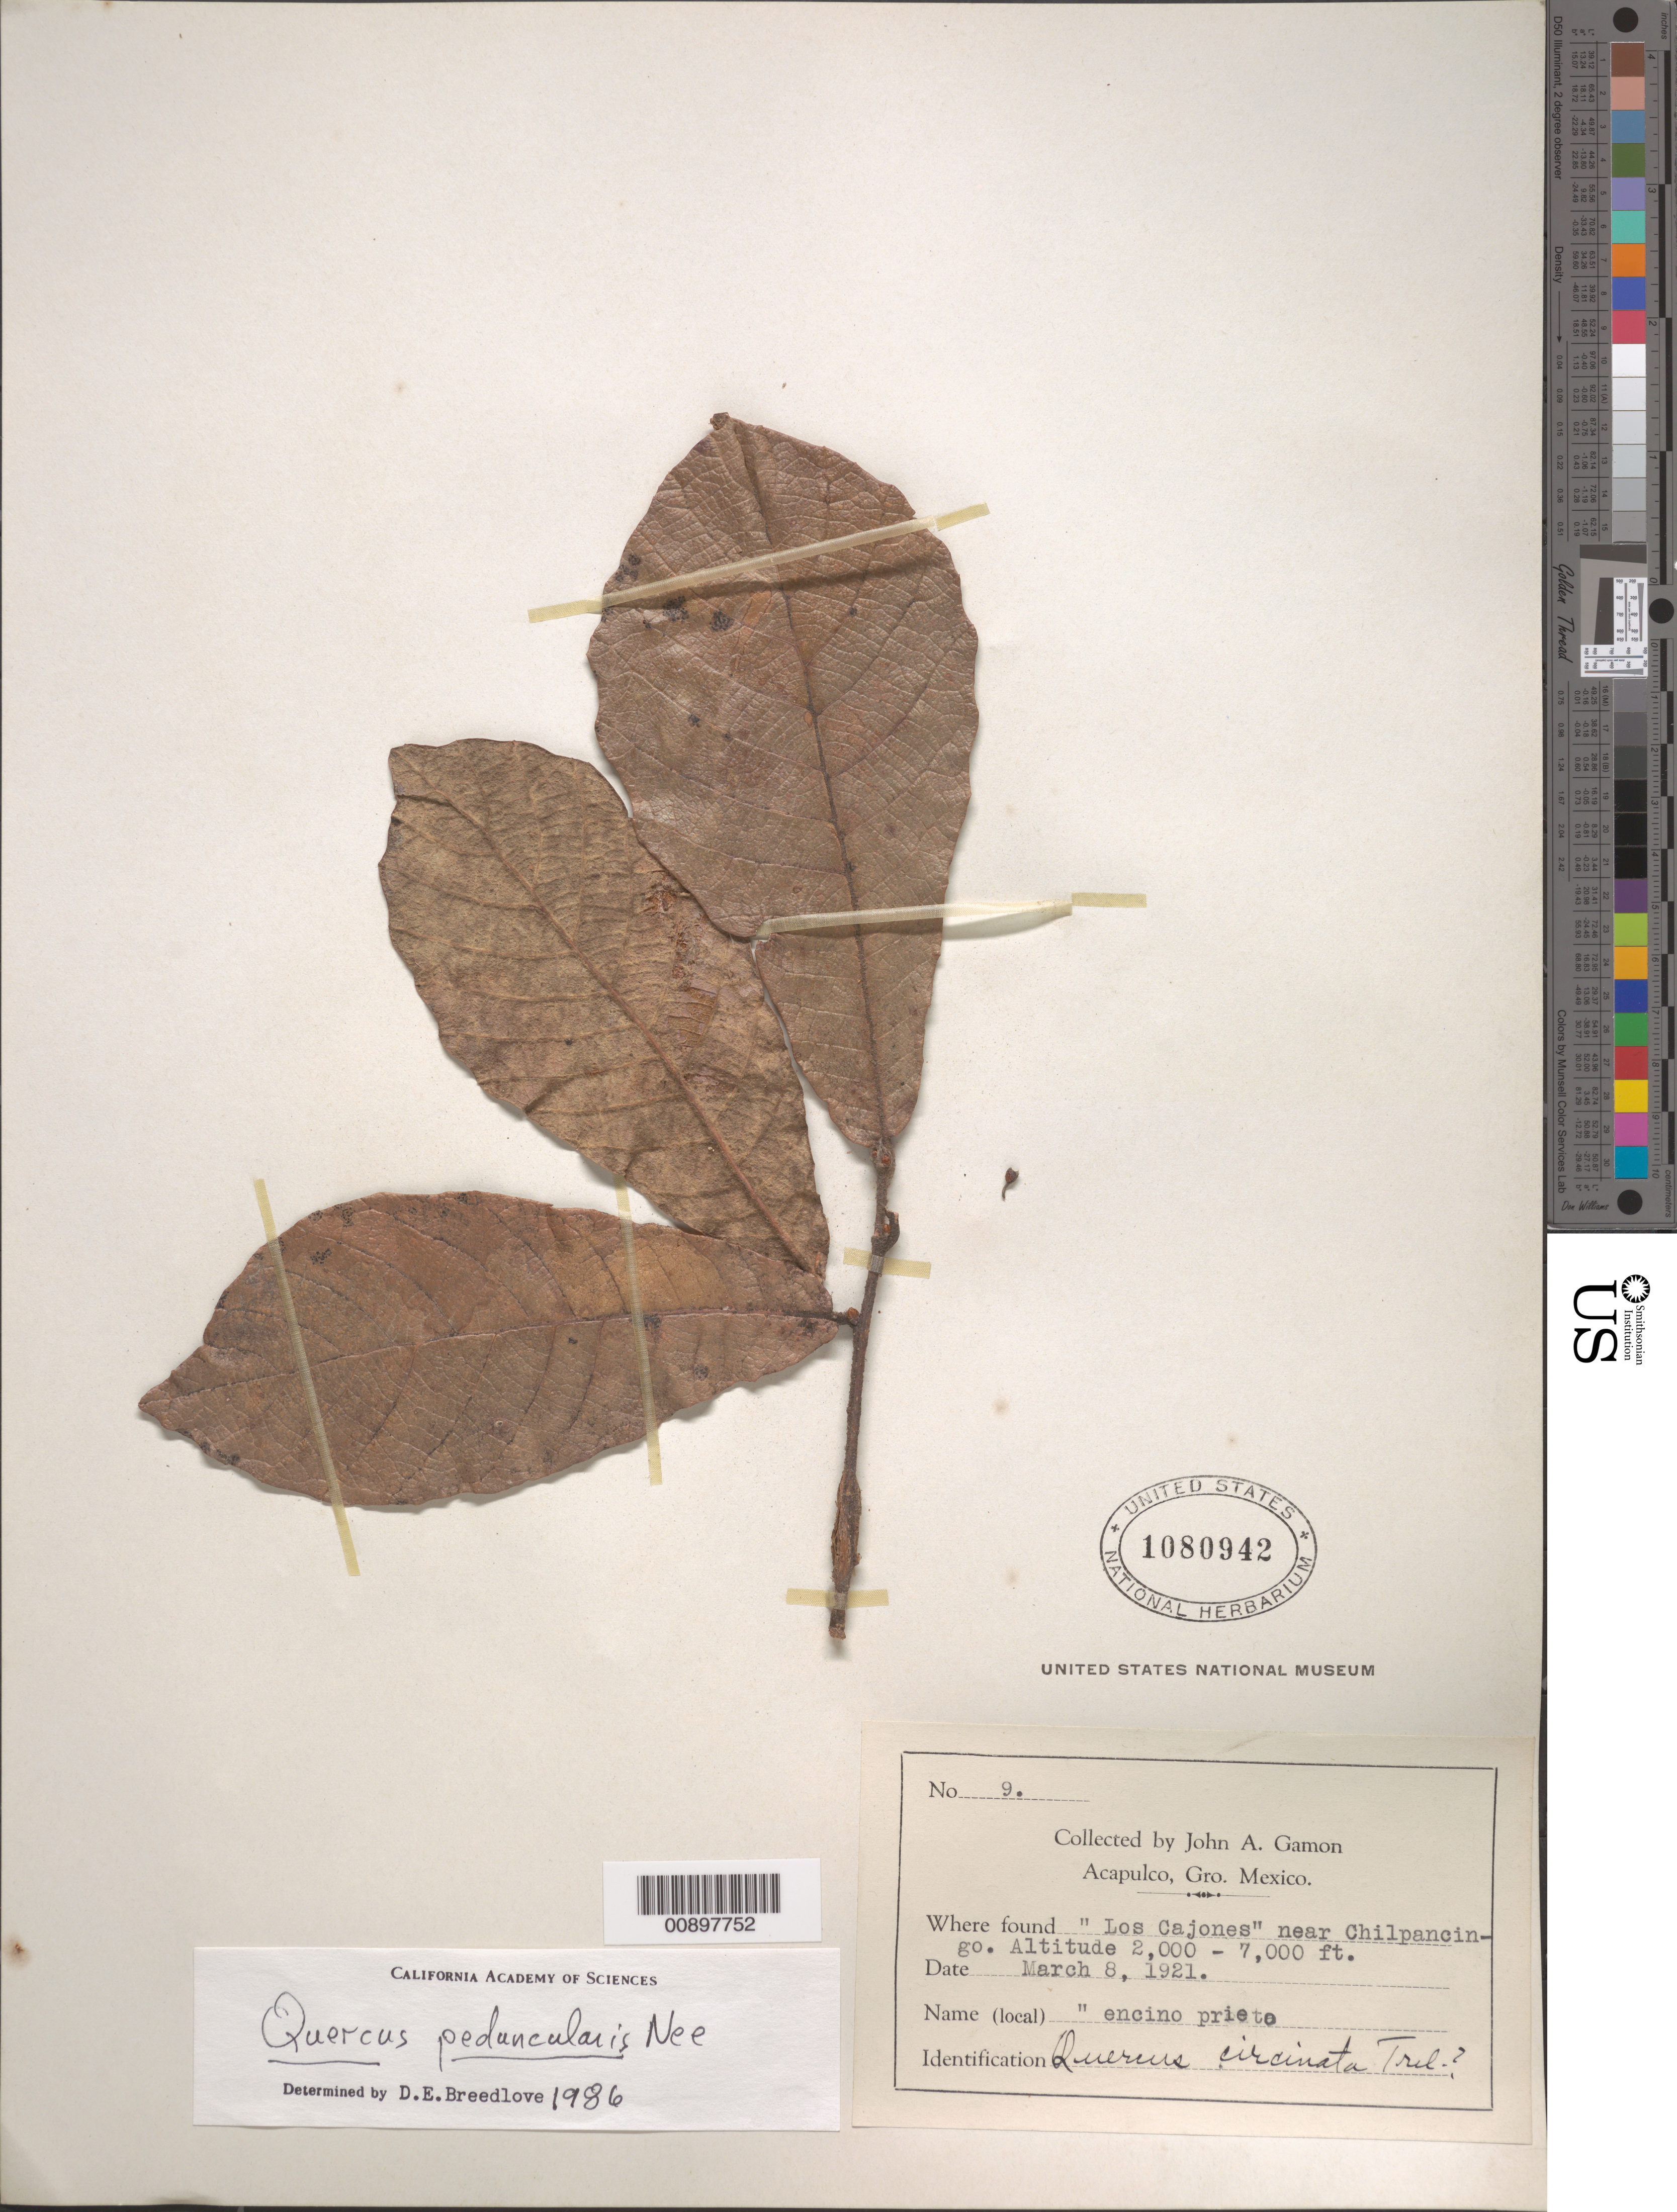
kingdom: Plantae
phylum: Tracheophyta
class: Magnoliopsida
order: Fagales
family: Fagaceae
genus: Quercus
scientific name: Quercus peduncularis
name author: Née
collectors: J. Gamon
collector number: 9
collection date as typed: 08 Mar 1921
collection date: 1921-03-08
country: Mexico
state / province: Guerrero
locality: Los Cajones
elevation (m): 610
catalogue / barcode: US 1080942